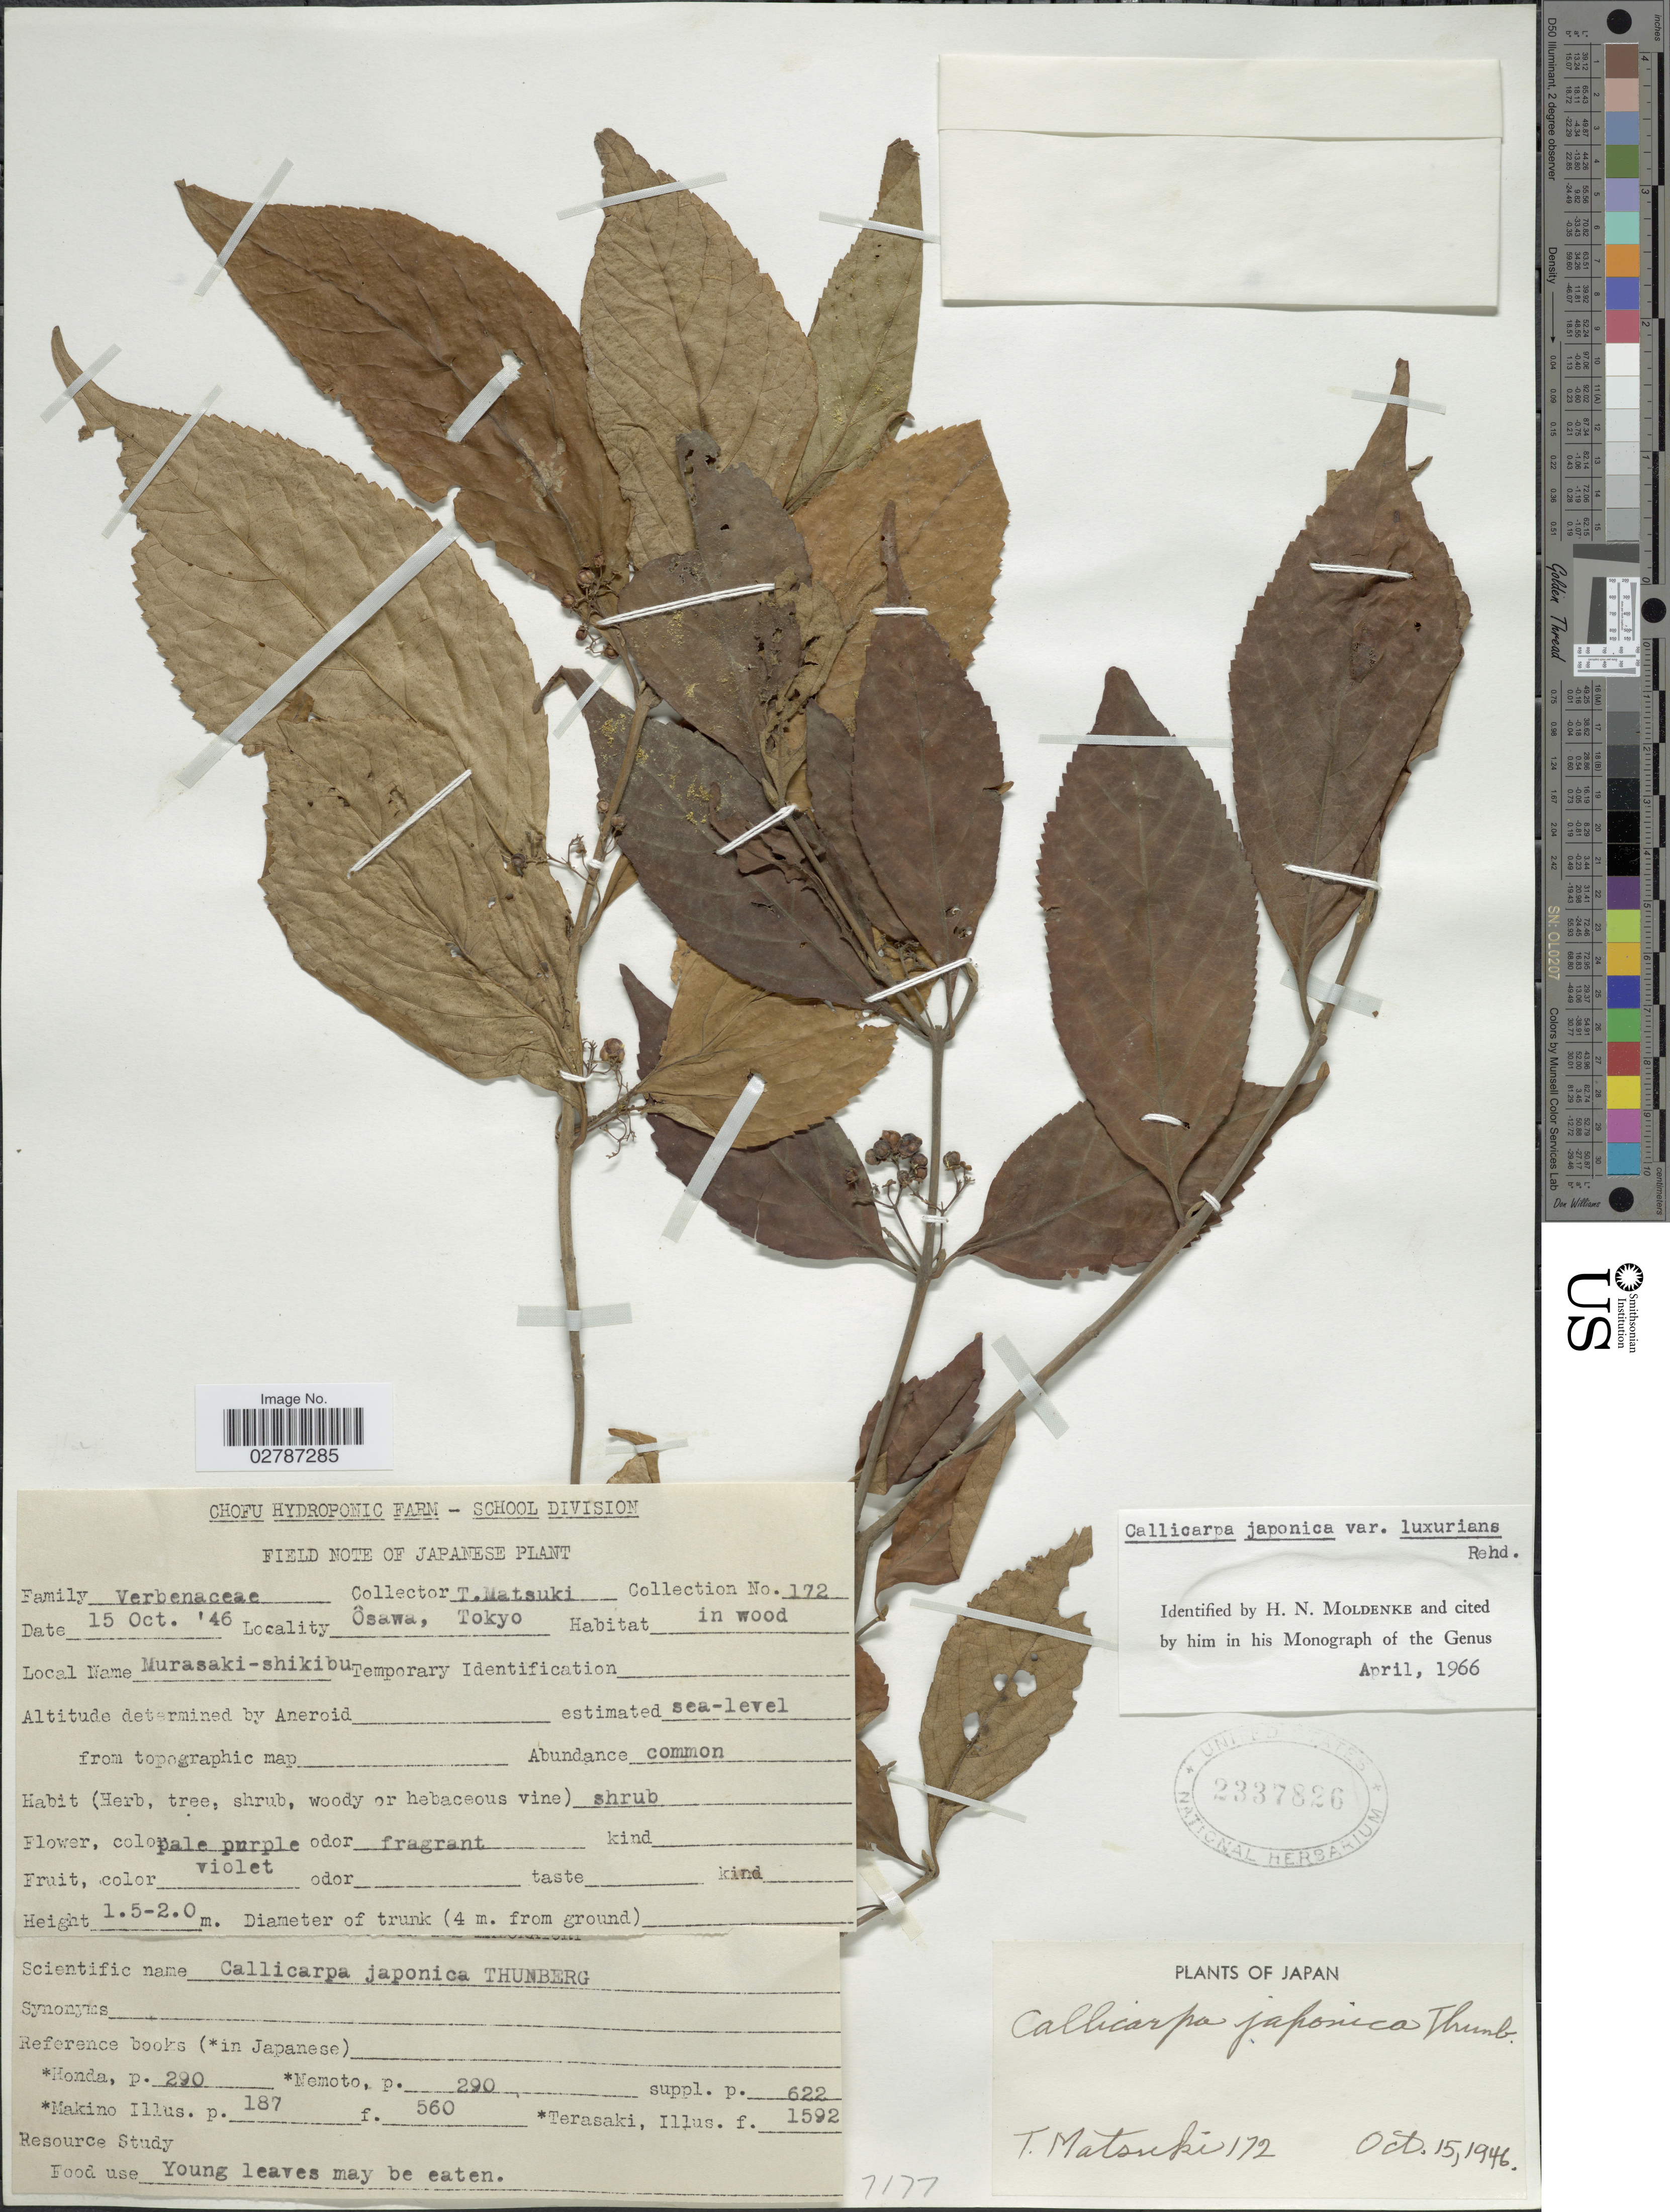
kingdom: Plantae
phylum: Tracheophyta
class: Magnoliopsida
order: Lamiales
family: Lamiaceae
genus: Callicarpa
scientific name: Callicarpa japonica var. luxurians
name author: Rehder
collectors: T. Matsuki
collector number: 172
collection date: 1946-10-15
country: Japan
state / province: Tokyo, Federal City of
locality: Ôsawa, Tokyo.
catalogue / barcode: US 2337826